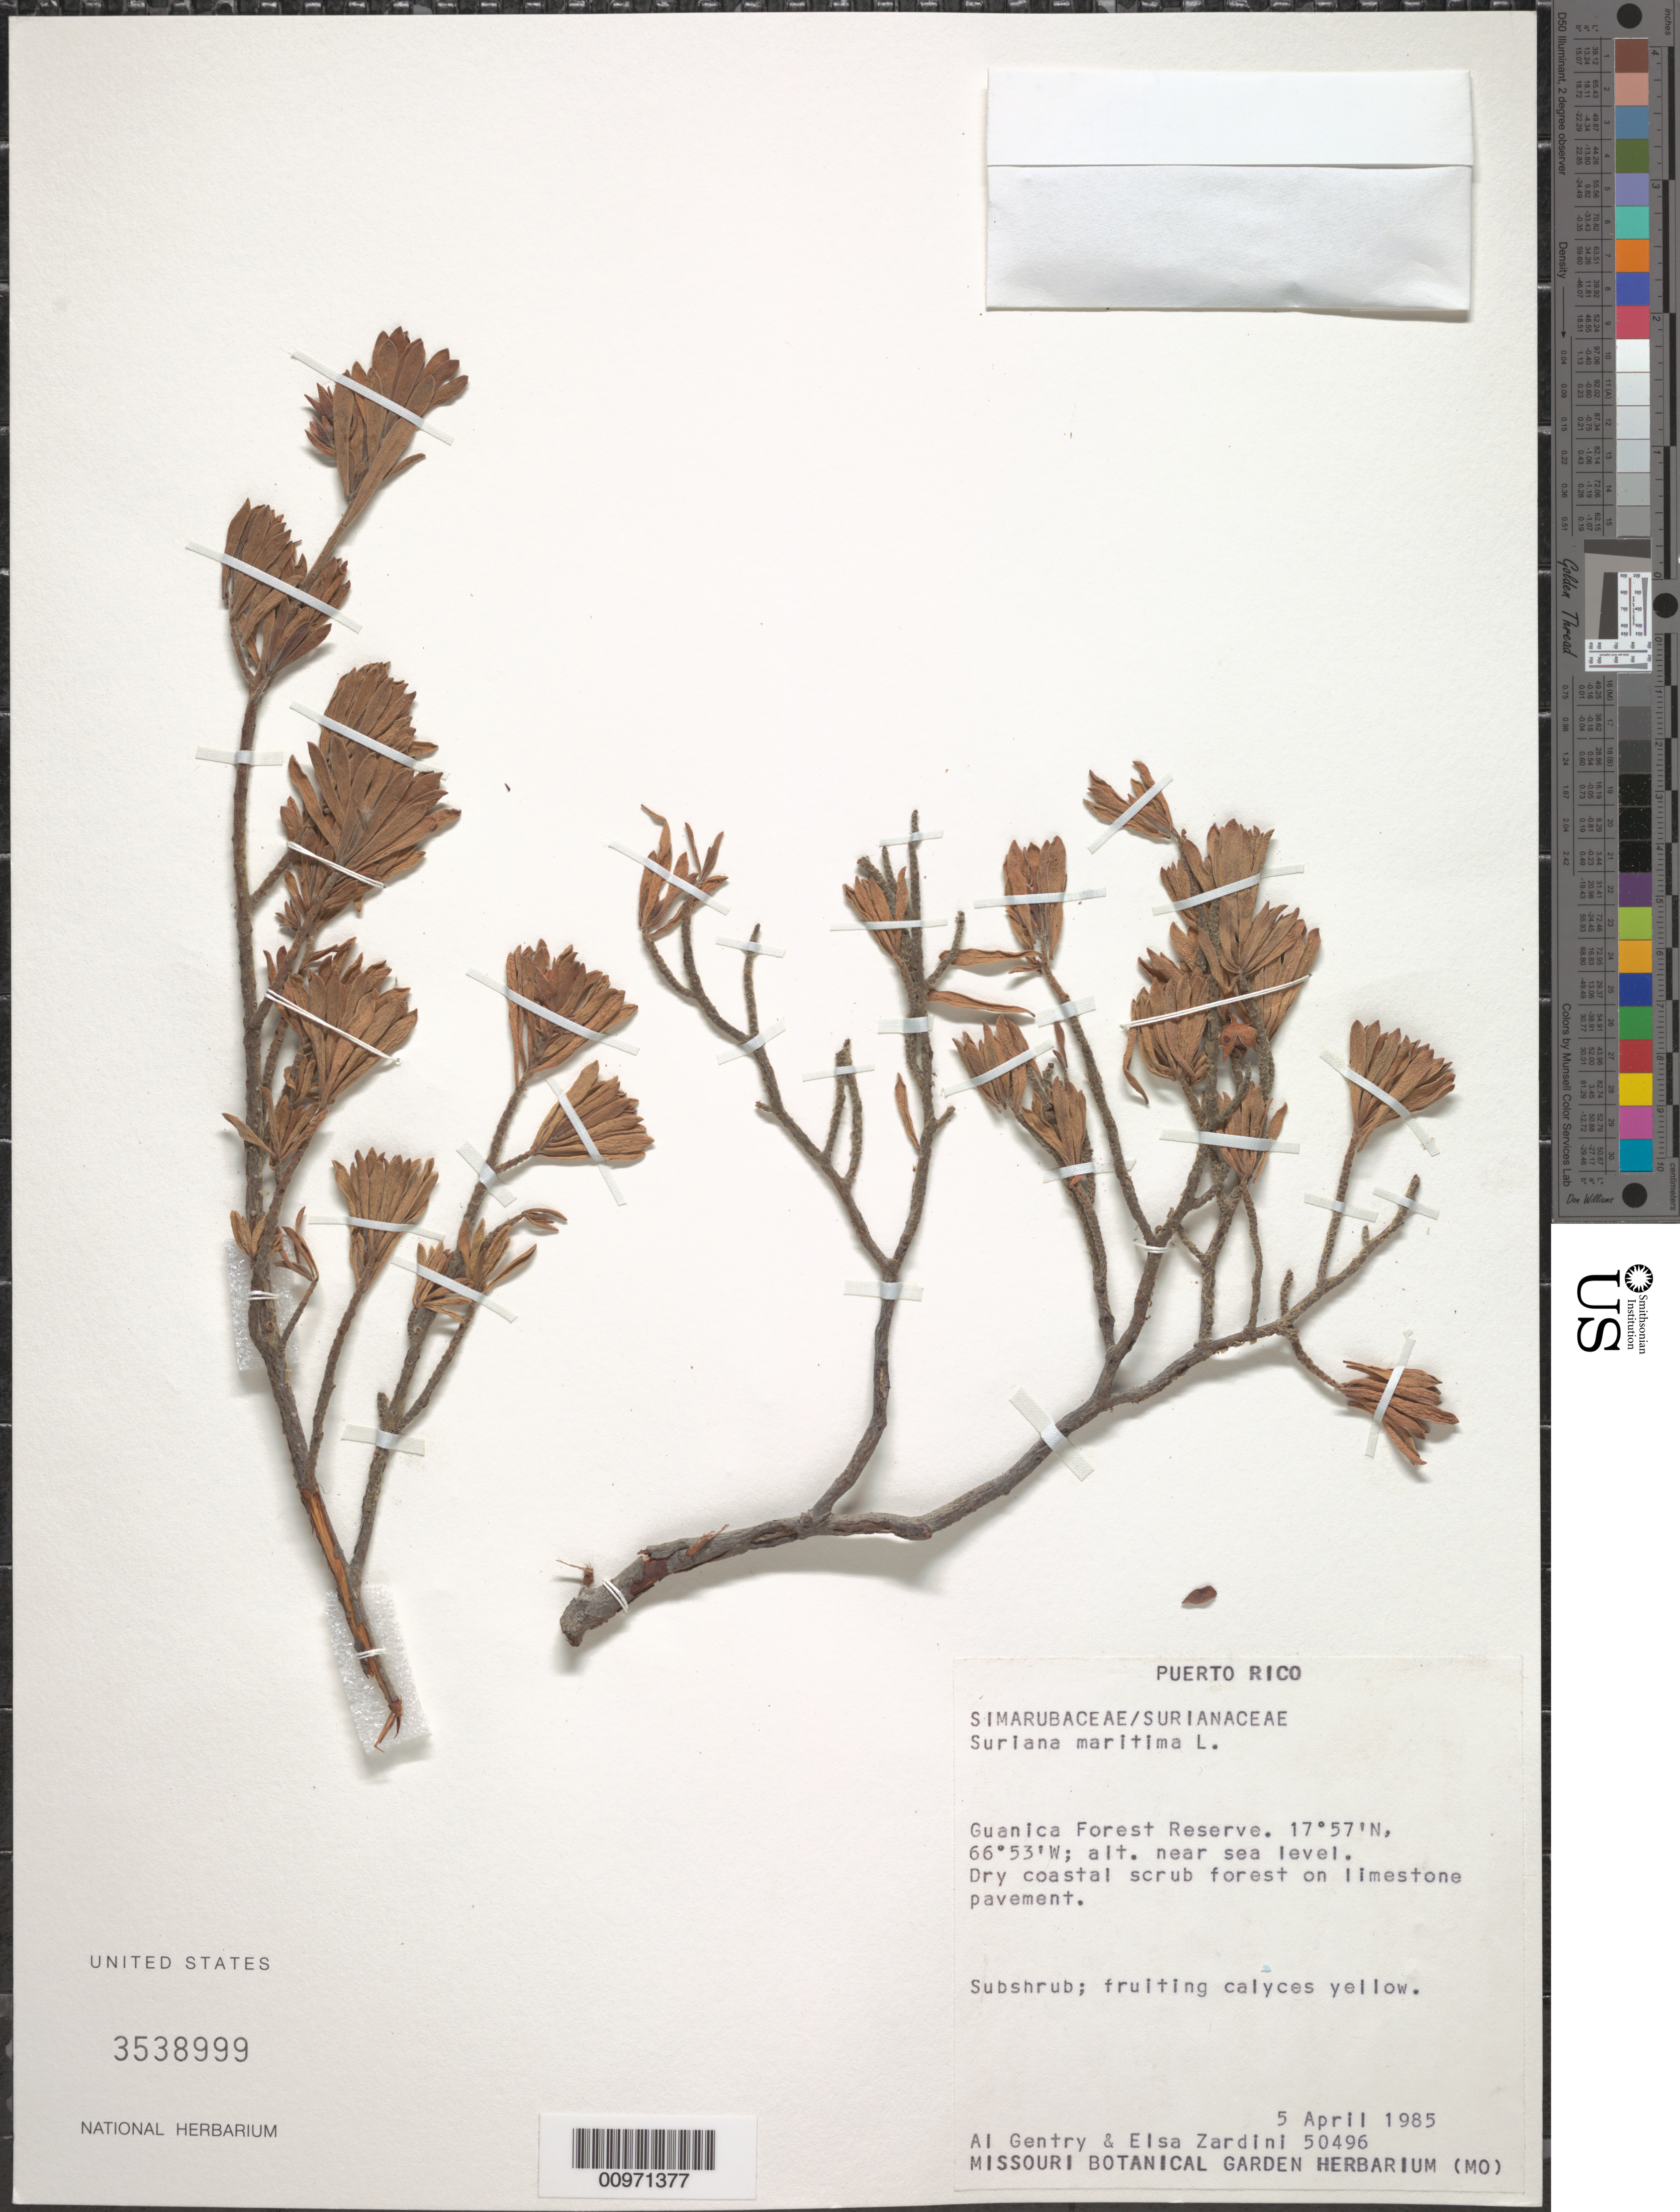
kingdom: Plantae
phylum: Tracheophyta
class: Magnoliopsida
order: Fabales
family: Surianaceae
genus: Suriana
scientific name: Suriana maritima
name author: L.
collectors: A. H. Gentry & E. M. Zardini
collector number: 50496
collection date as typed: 05 Apr 1985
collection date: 1985-04-05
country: Puerto Rico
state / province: Guánica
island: Puerto Rico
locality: Guanica Forest Reserve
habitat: Dry coastal scrub forest on limestone pavement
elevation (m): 0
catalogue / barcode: US 3538999